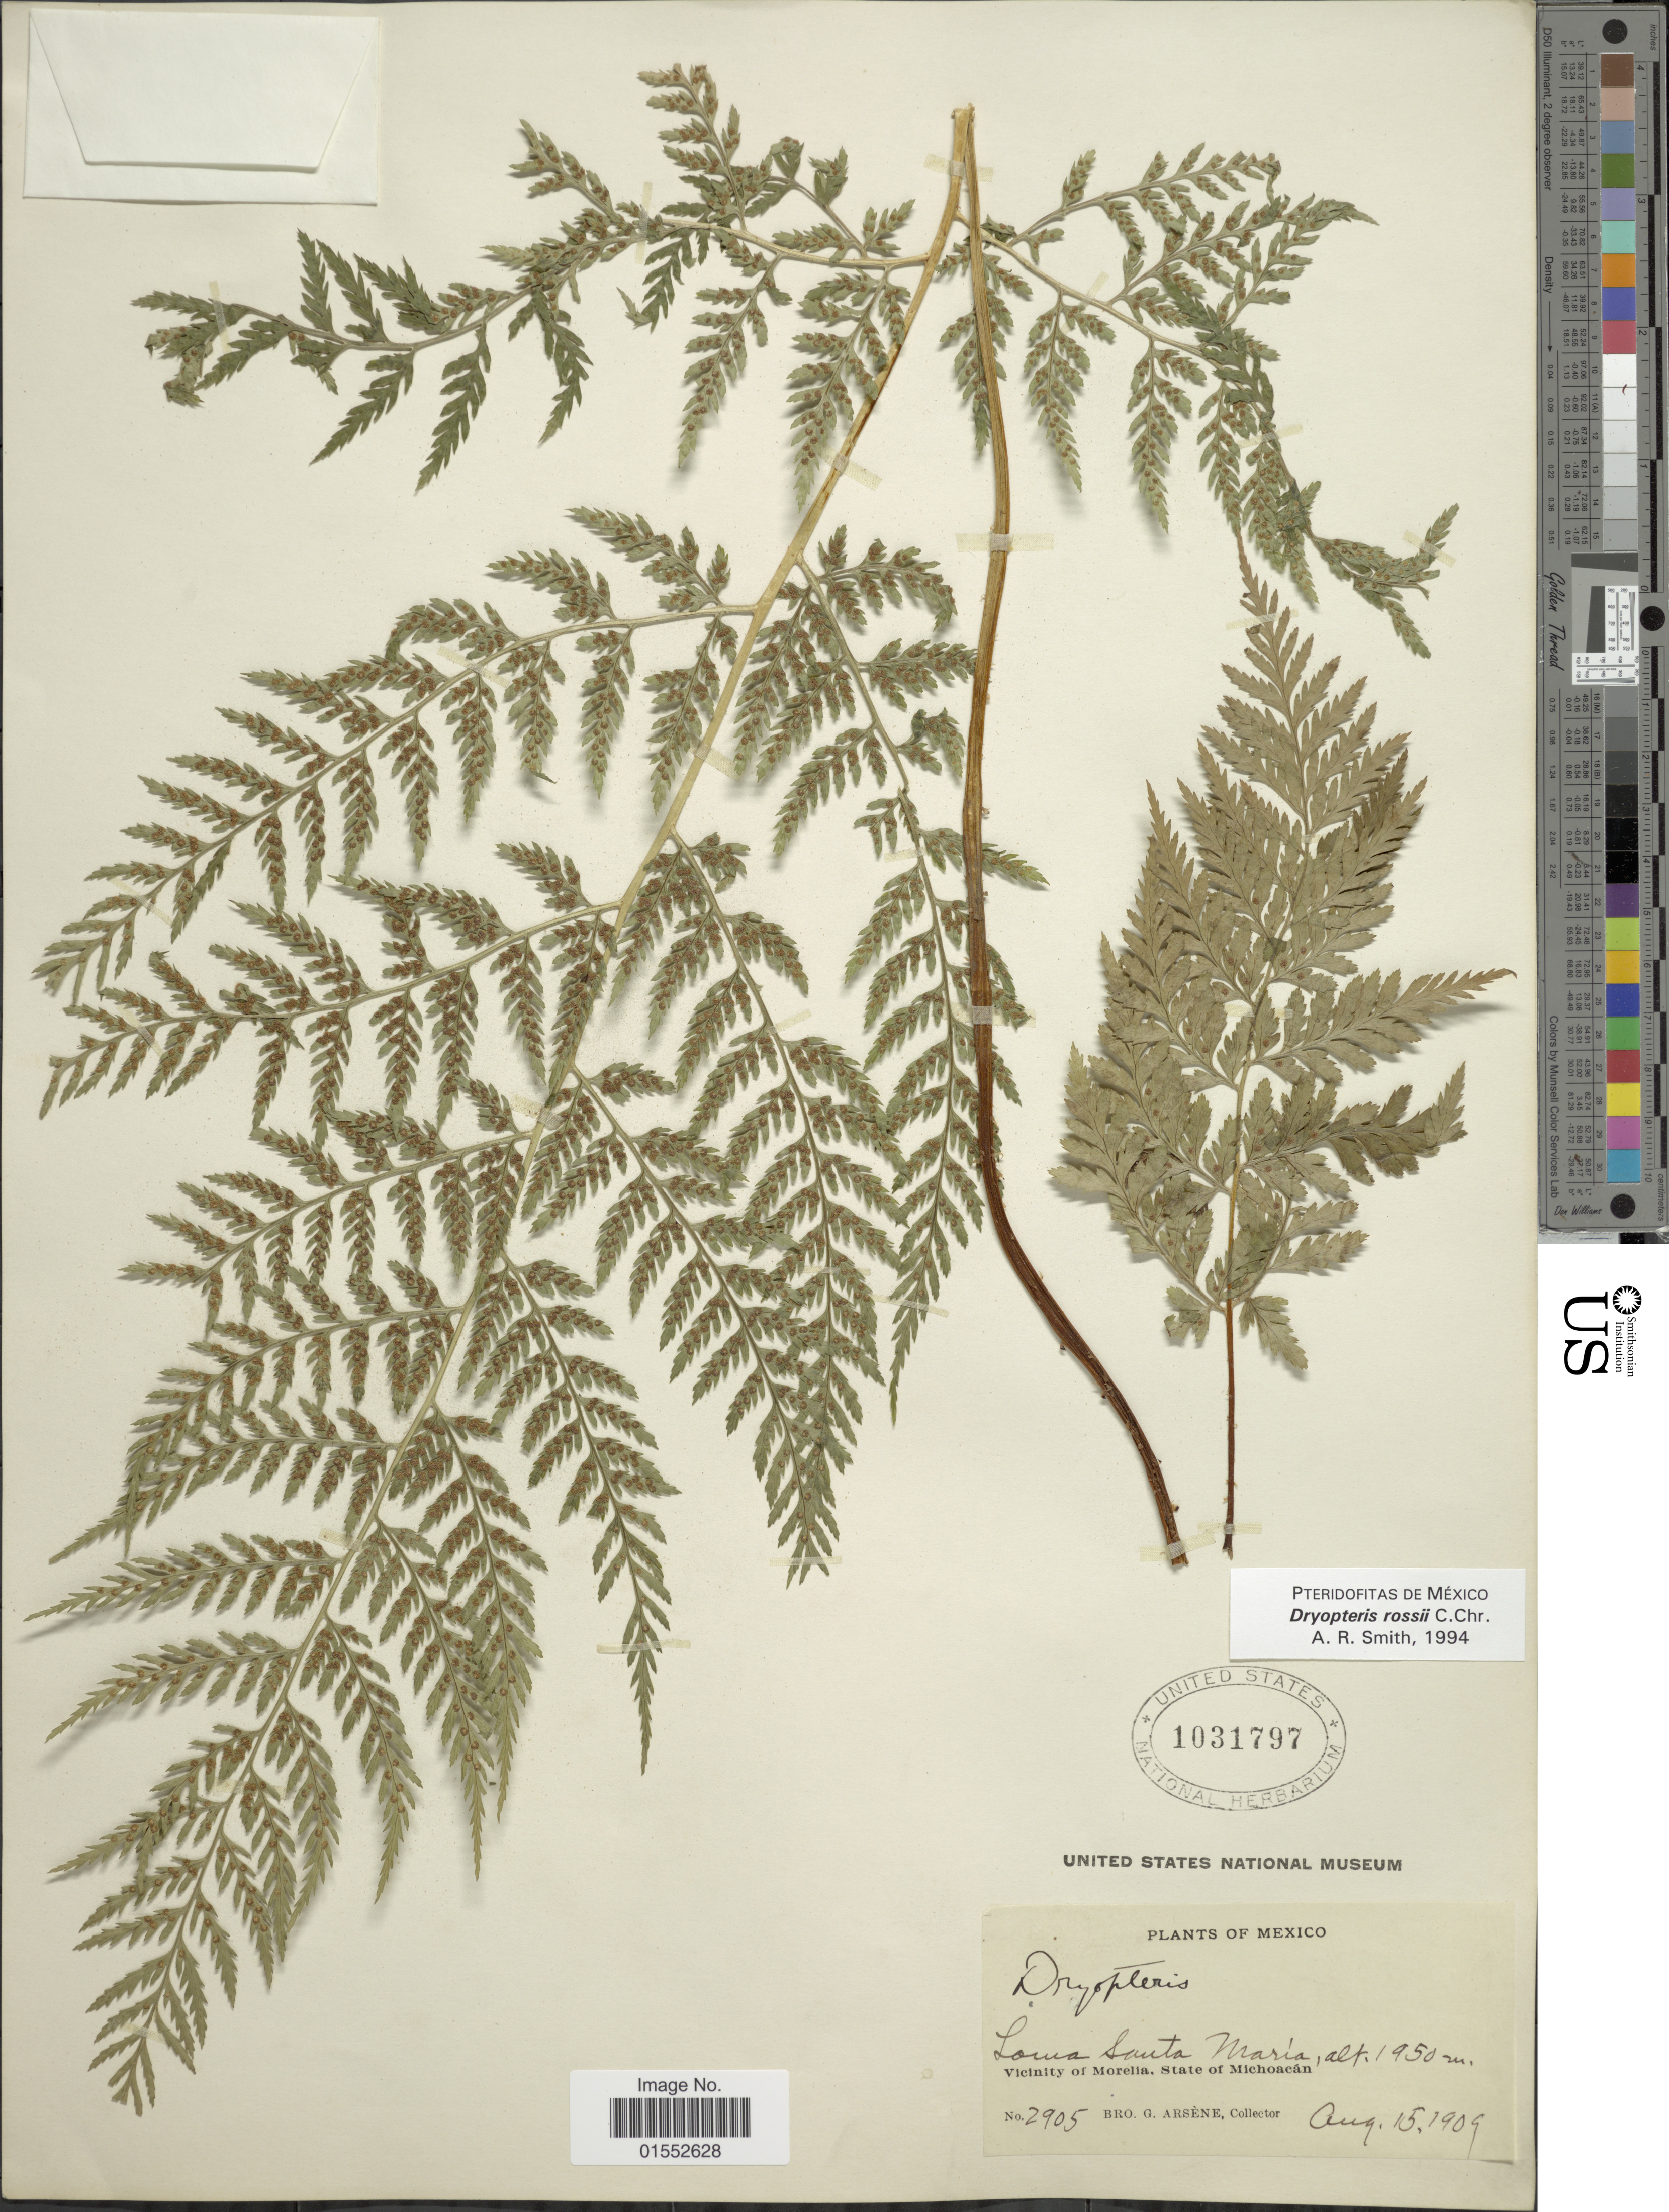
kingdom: Plantae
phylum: Tracheophyta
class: Polypodiopsida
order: Polypodiales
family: Dryopteridaceae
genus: Dryopteris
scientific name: Dryopteris rossii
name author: C. Chr.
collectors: Bro. G. Arsène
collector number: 2905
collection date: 1909-08-15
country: Mexico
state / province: Michoacán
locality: Loma Santa Maria, Vicinity of Morelia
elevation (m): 1950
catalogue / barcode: US 1031797